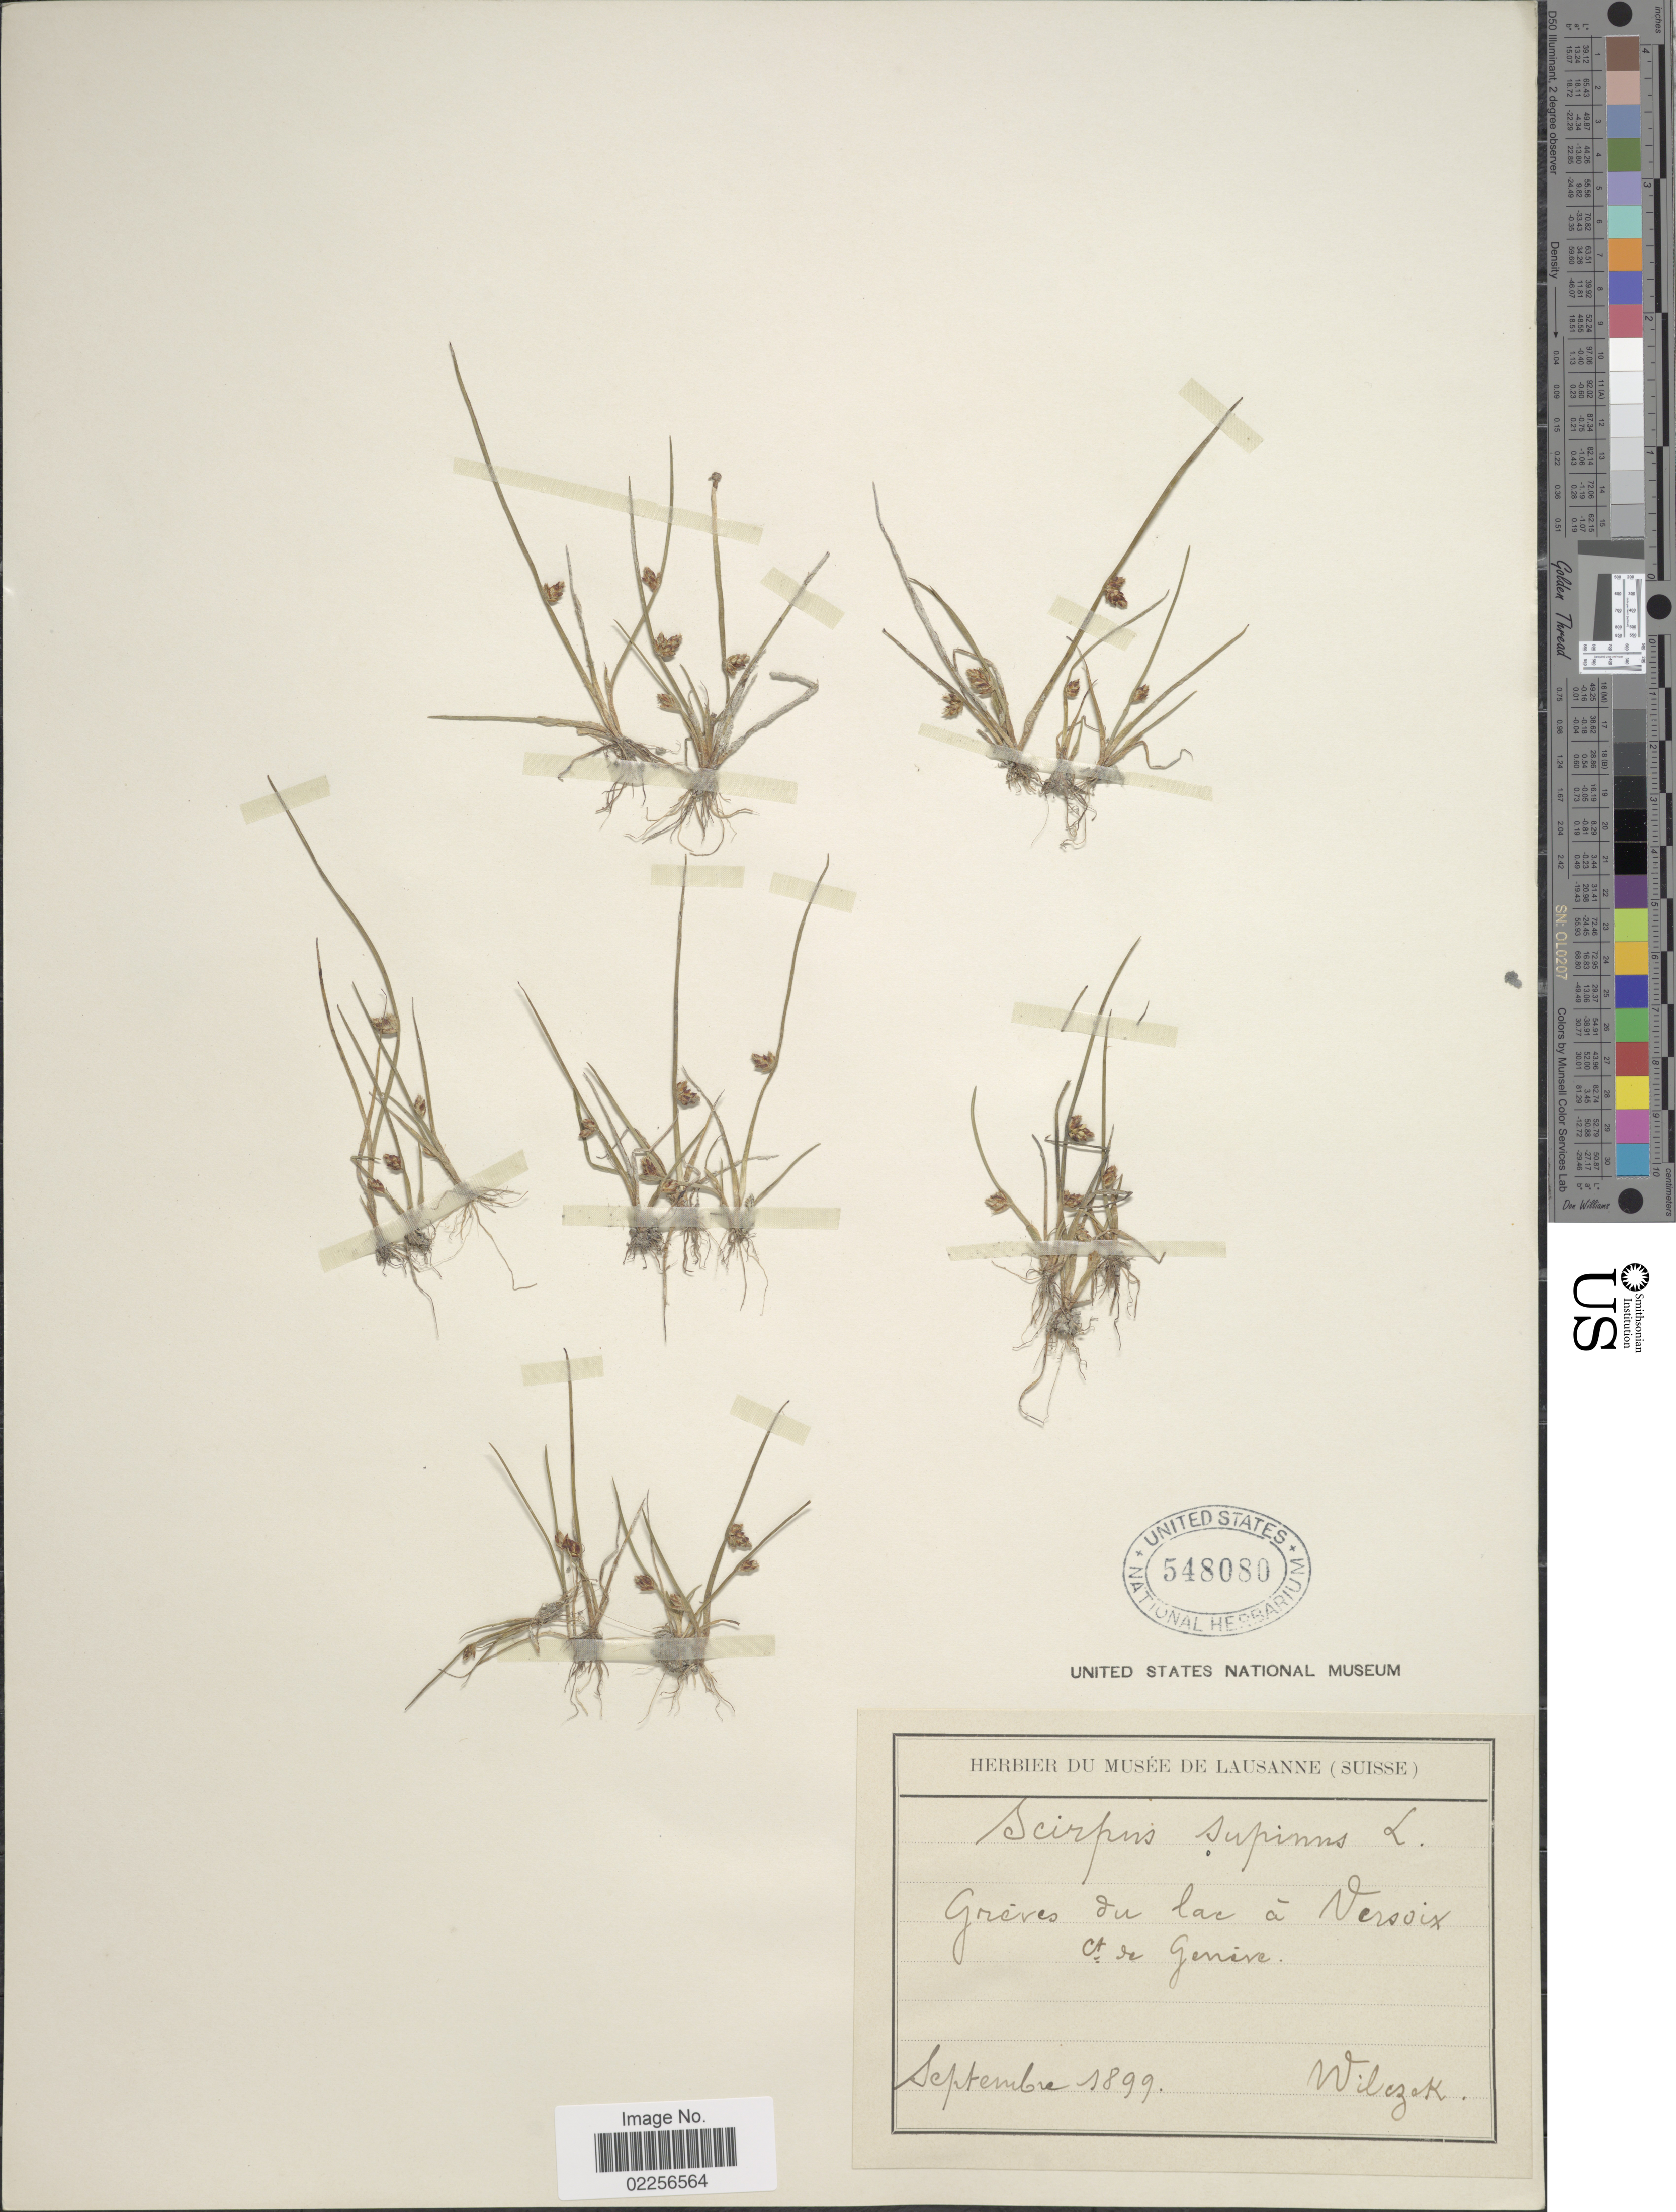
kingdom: Plantae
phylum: Tracheophyta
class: Liliopsida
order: Poales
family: Cyperaceae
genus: Schoenoplectus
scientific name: Schoenoplectus supinus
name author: (L.) Palla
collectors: Wilczek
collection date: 1899-09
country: Switzerland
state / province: Genève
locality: Greves du lac a Versoix ct du Geneva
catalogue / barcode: US 5480802